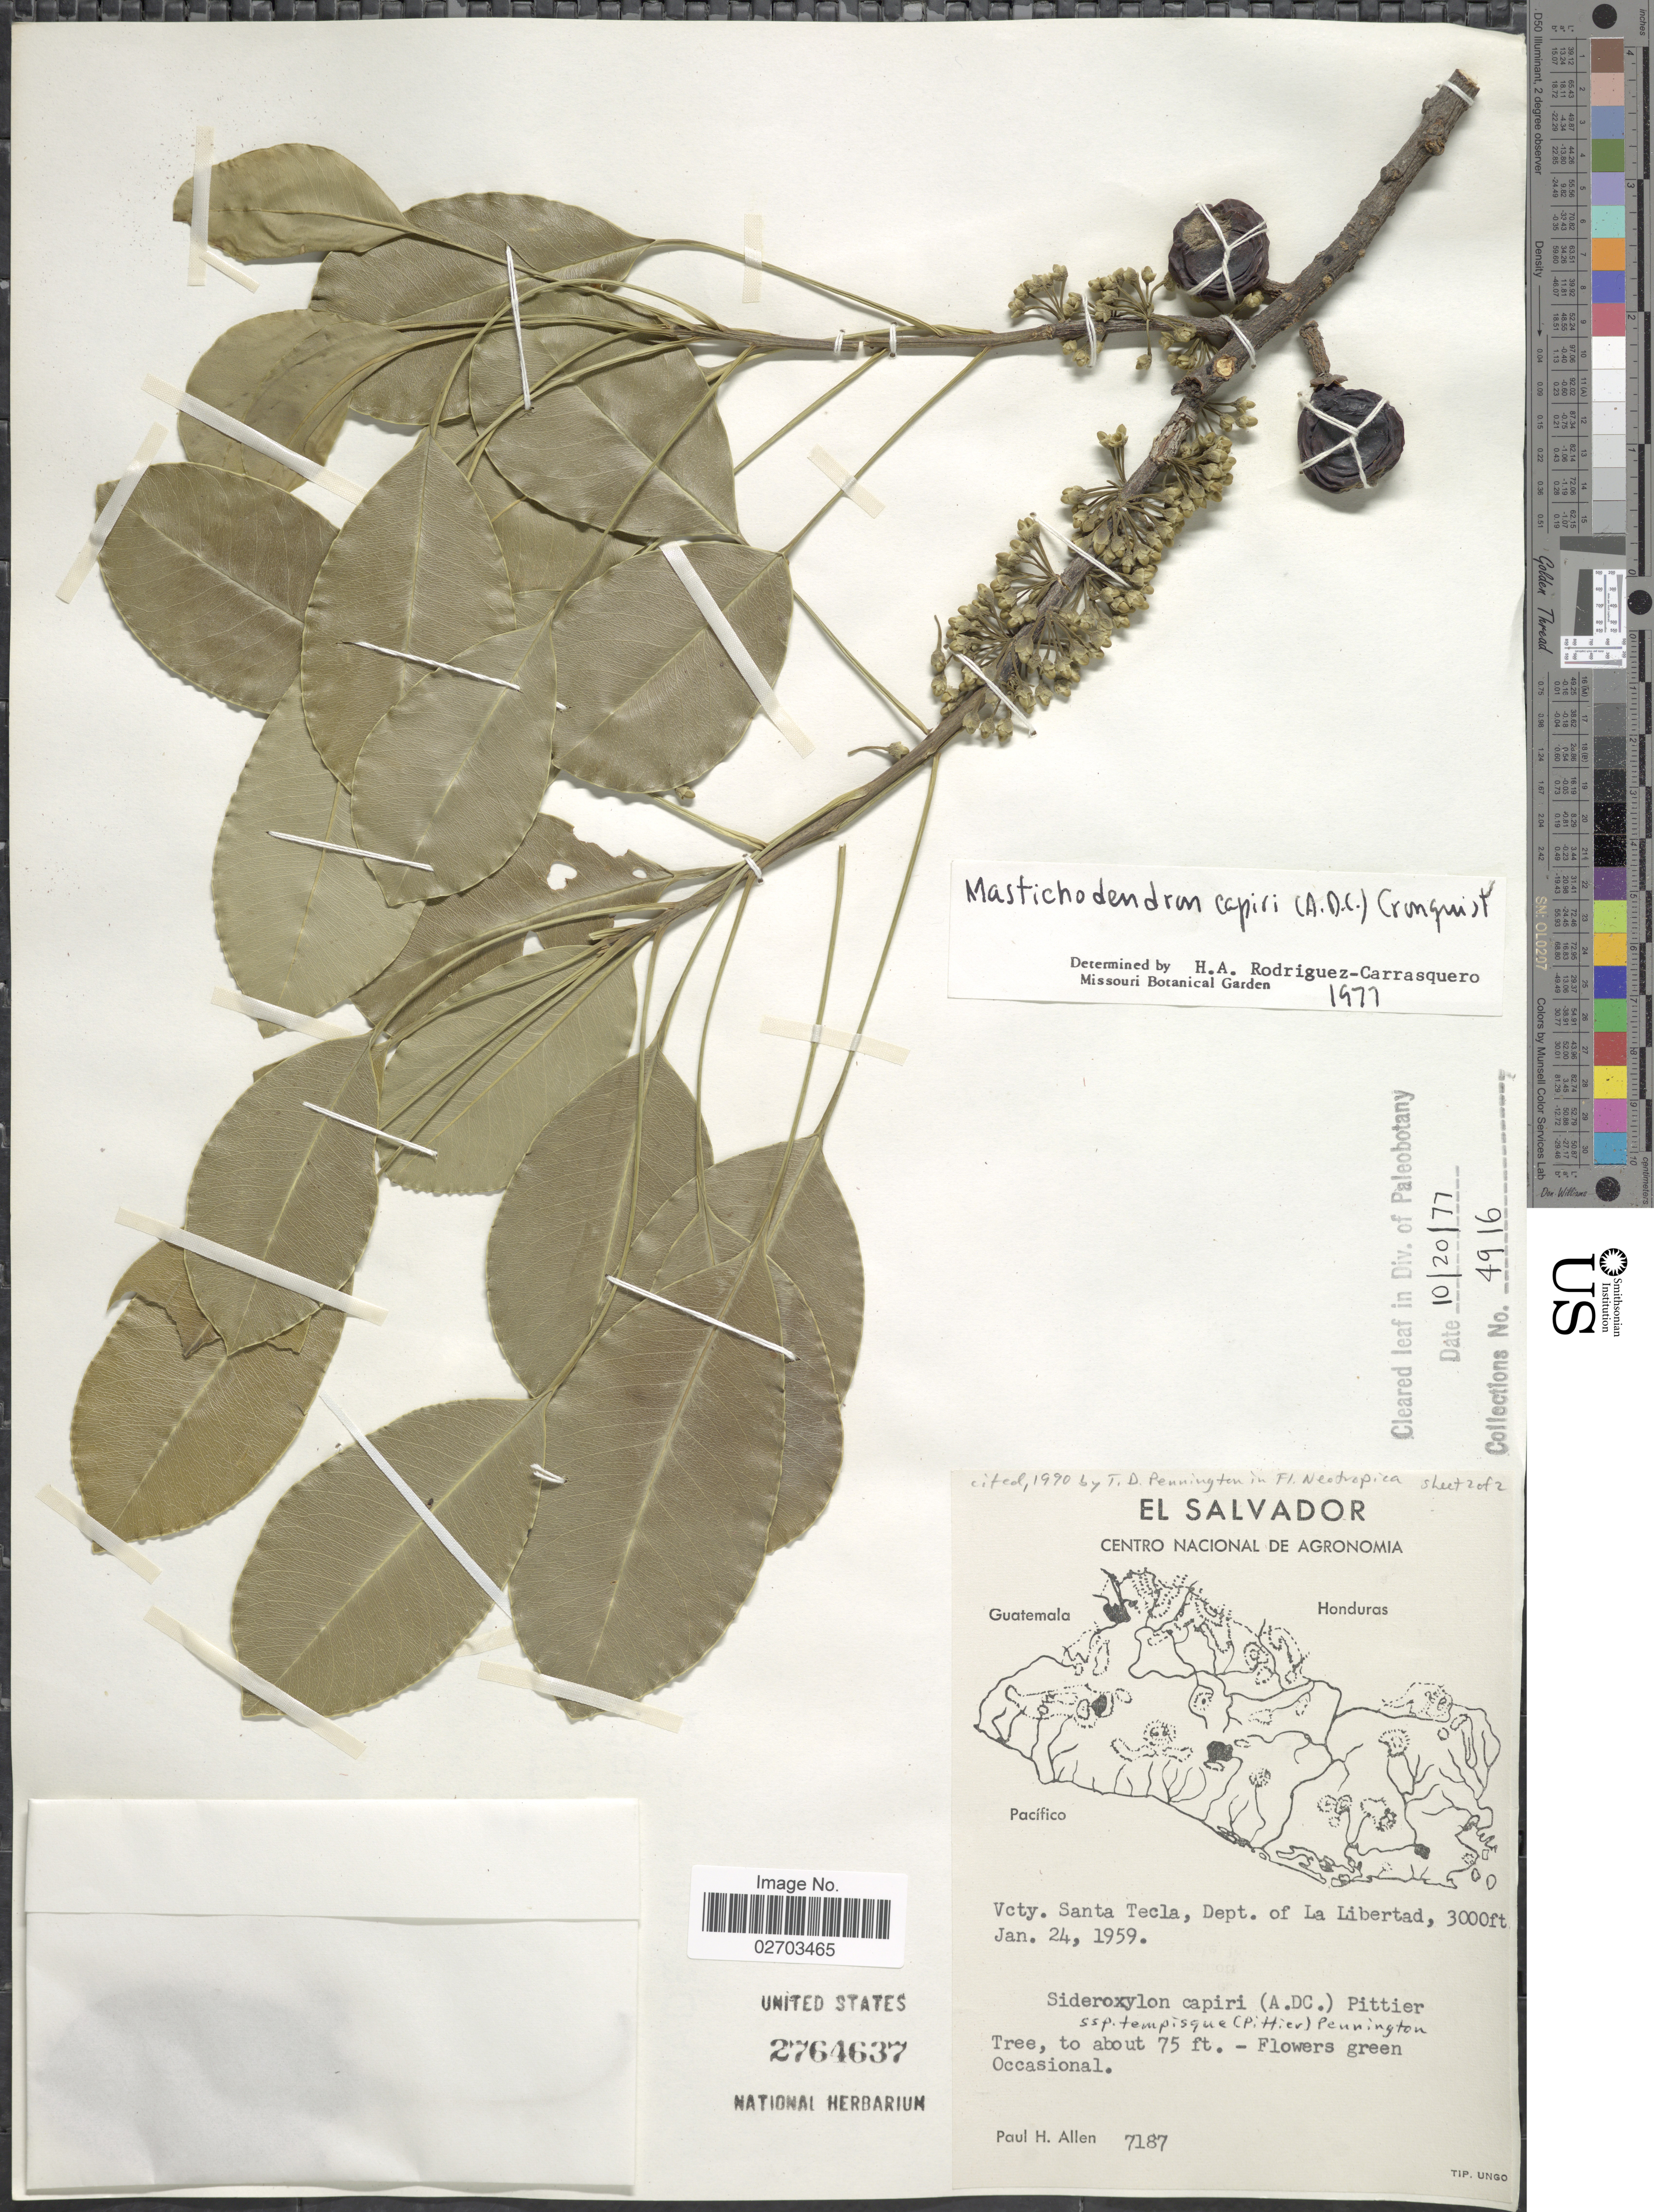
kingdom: Plantae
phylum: Tracheophyta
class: Magnoliopsida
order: Ericales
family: Sapotaceae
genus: Sideroxylon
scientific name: Sideroxylon capiri subsp. tempisque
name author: (Pittier) T.D. Penn.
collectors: P. H. Allen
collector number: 7187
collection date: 1959-01-24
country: El Salvador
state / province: La Libertad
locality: Vcty. Santa Tecla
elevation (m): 914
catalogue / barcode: US 2764637